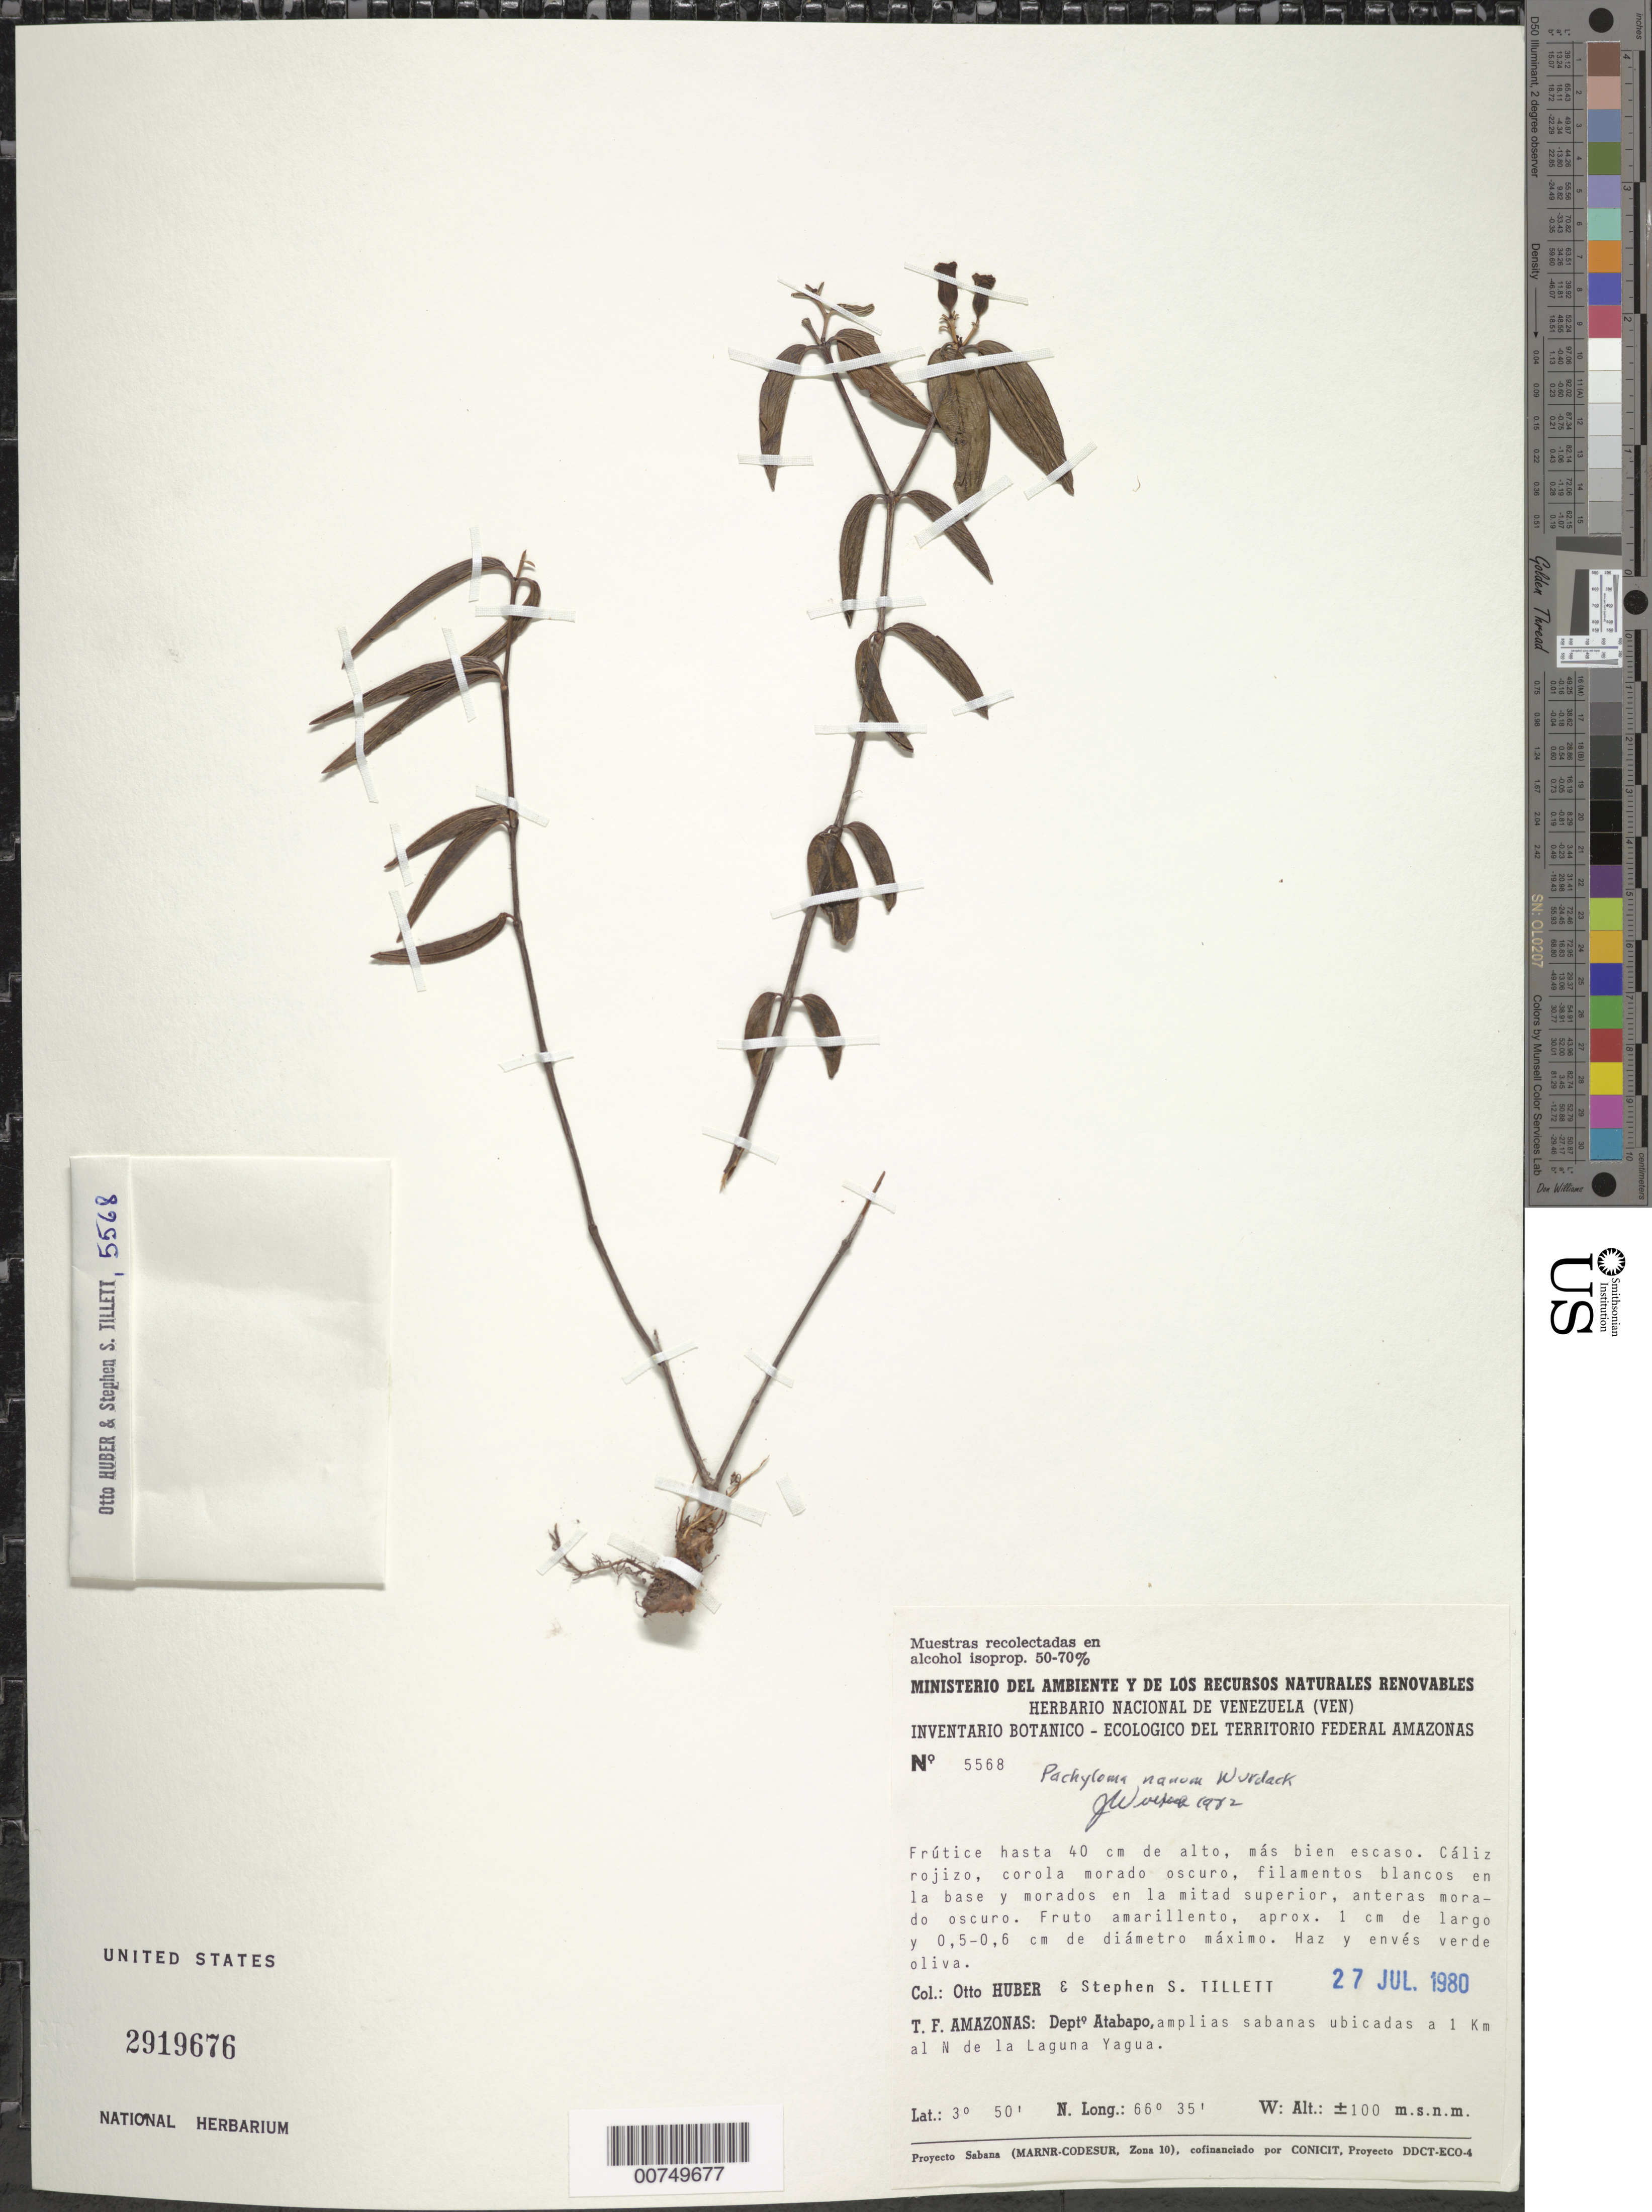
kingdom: Plantae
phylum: Tracheophyta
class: Magnoliopsida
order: Myrtales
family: Melastomataceae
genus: Pachyloma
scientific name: Pachyloma nanum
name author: Wurdack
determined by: Wurdack, John J., (US), US (UNITED STATES)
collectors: O. Huber & S. S. Tillett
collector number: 5568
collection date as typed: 27-Jul-80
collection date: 1980-07-27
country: Venezuela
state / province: Amazonas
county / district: Atabapo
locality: Laguna Yagua, 1 km N of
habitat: Savanna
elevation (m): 100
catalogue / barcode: US 2919676